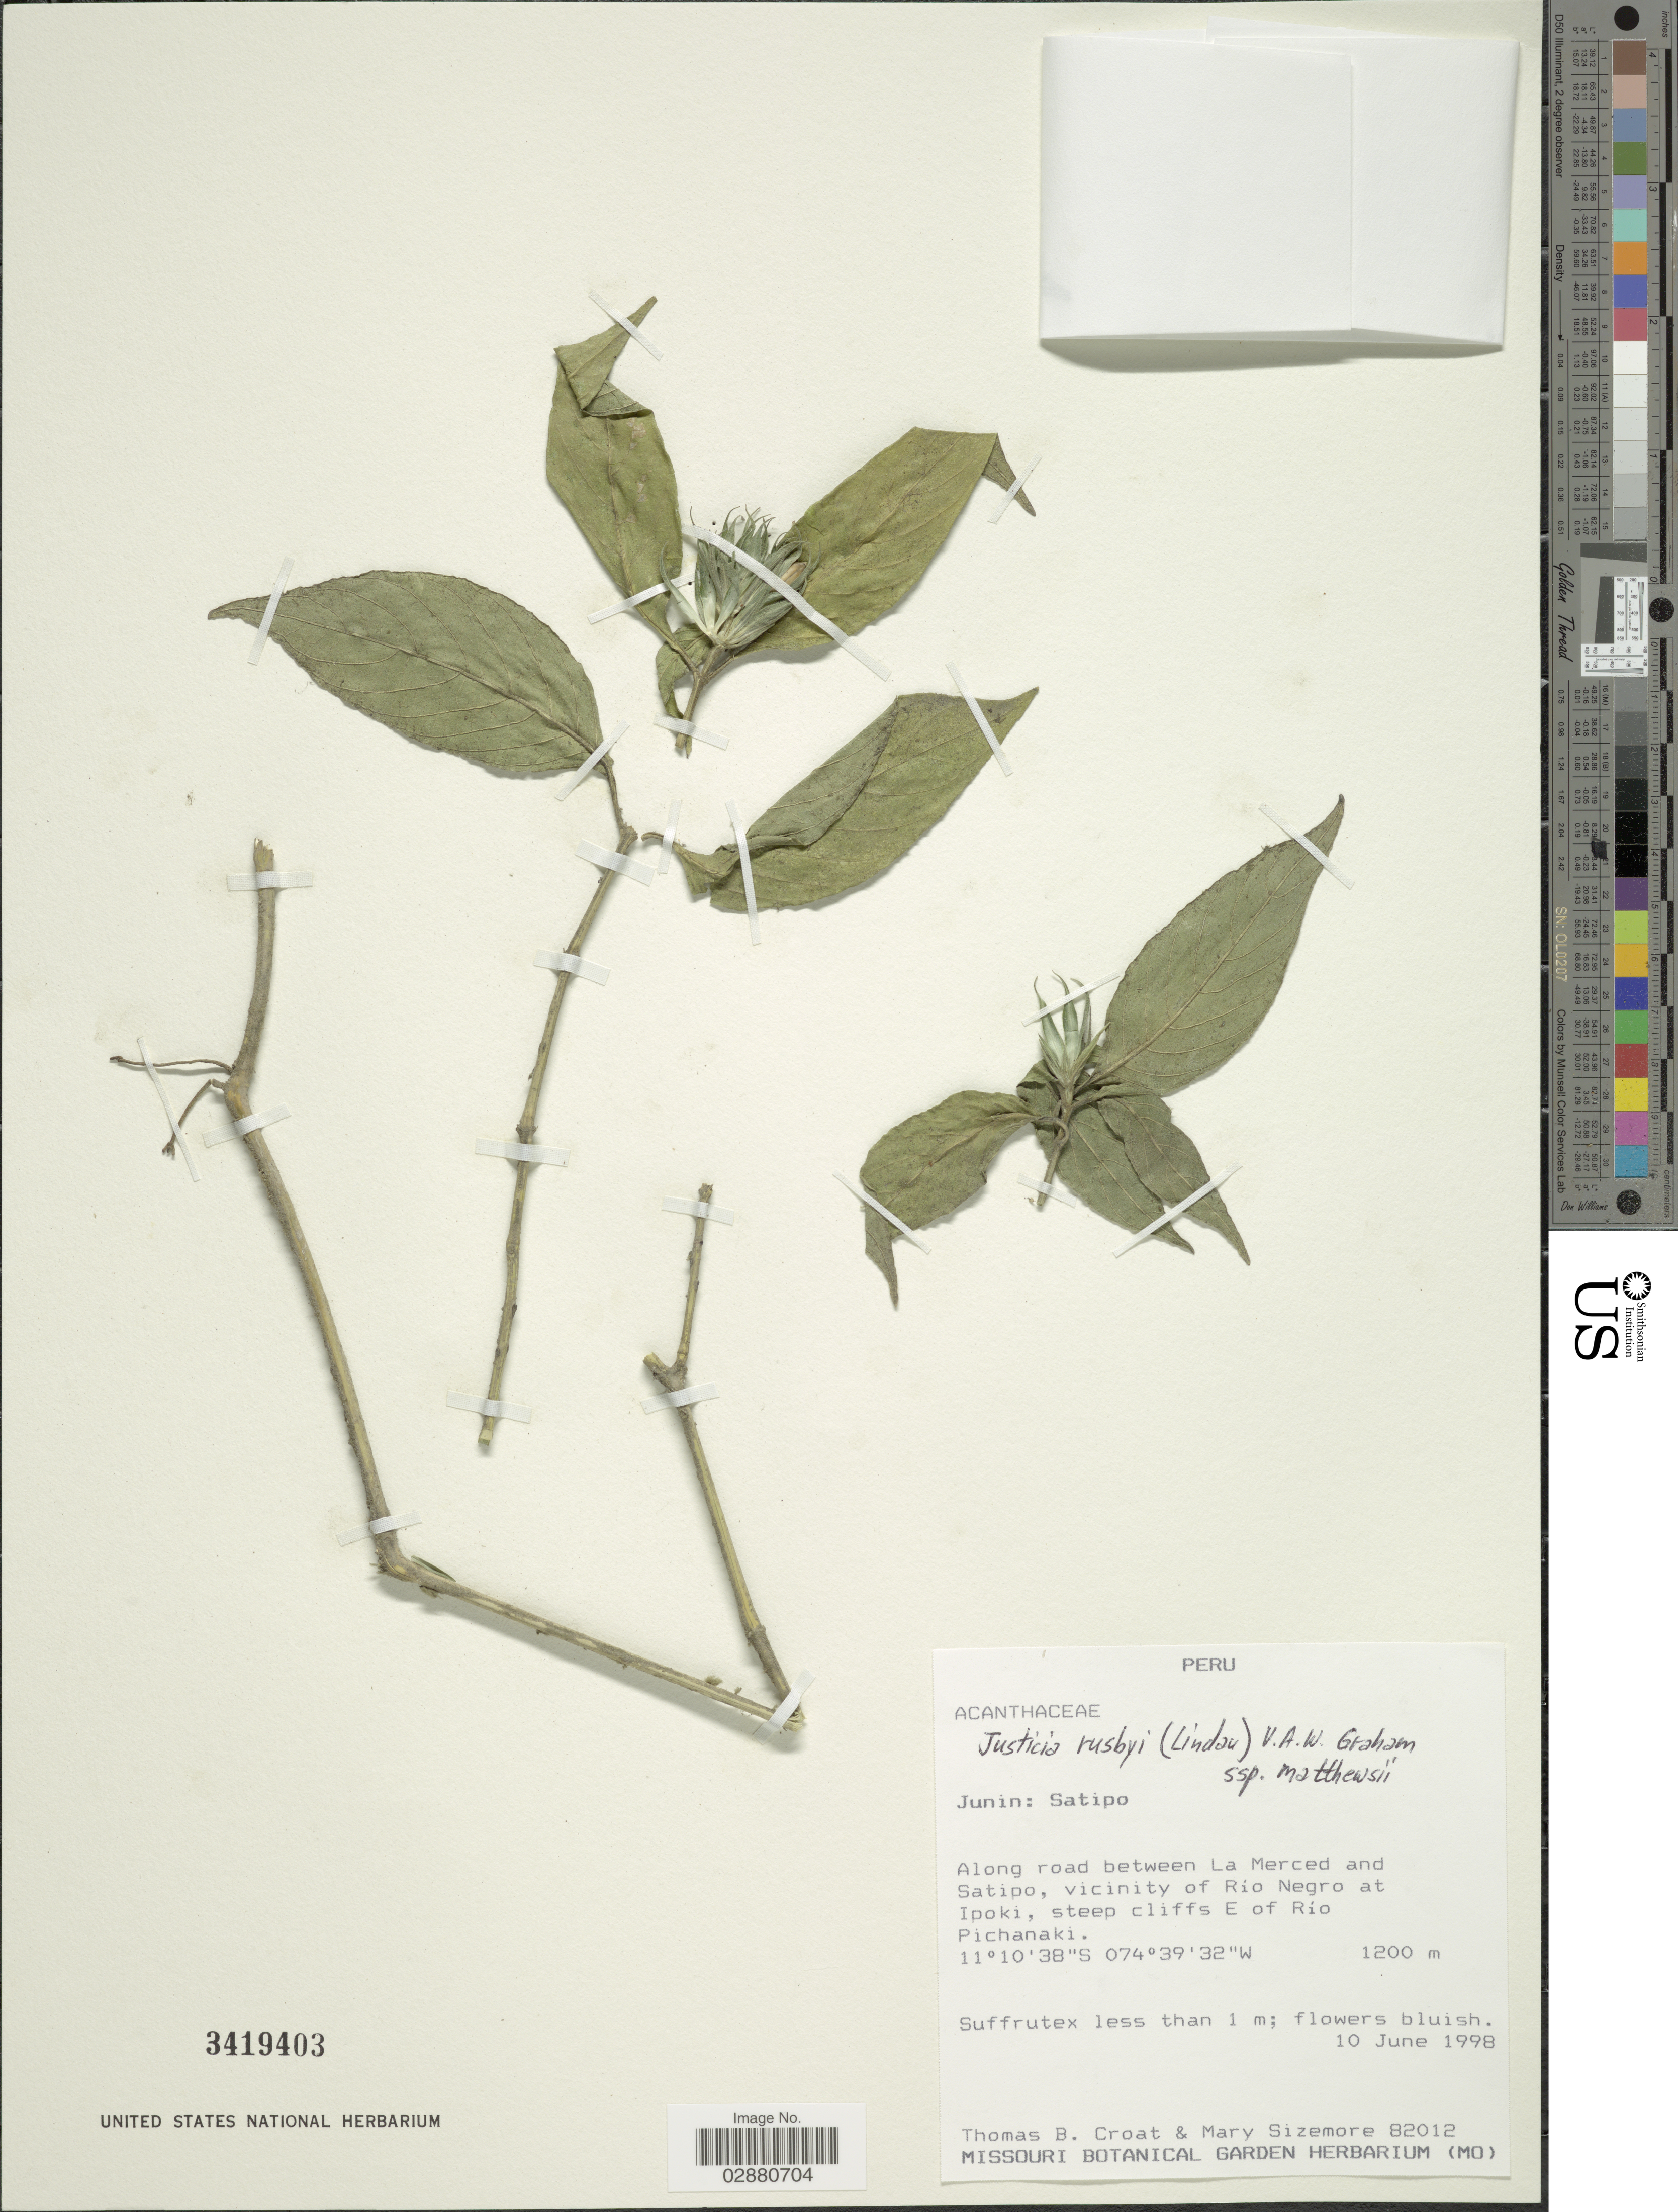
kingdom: Plantae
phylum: Tracheophyta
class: Magnoliopsida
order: Lamiales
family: Acanthaceae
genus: Justicia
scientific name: Justicia rusbyi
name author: (Lindau) V.A.W. Graham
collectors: T. B. Croat & M. Sizemore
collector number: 82012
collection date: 1998-06-10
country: Peru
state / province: Junín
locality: Satipo. Along road between La Merced and Satipo, vicinity of Río Negro at Ipoki, steep cliffs E of Río Pichanaki.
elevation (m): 1200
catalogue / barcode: US 3419403